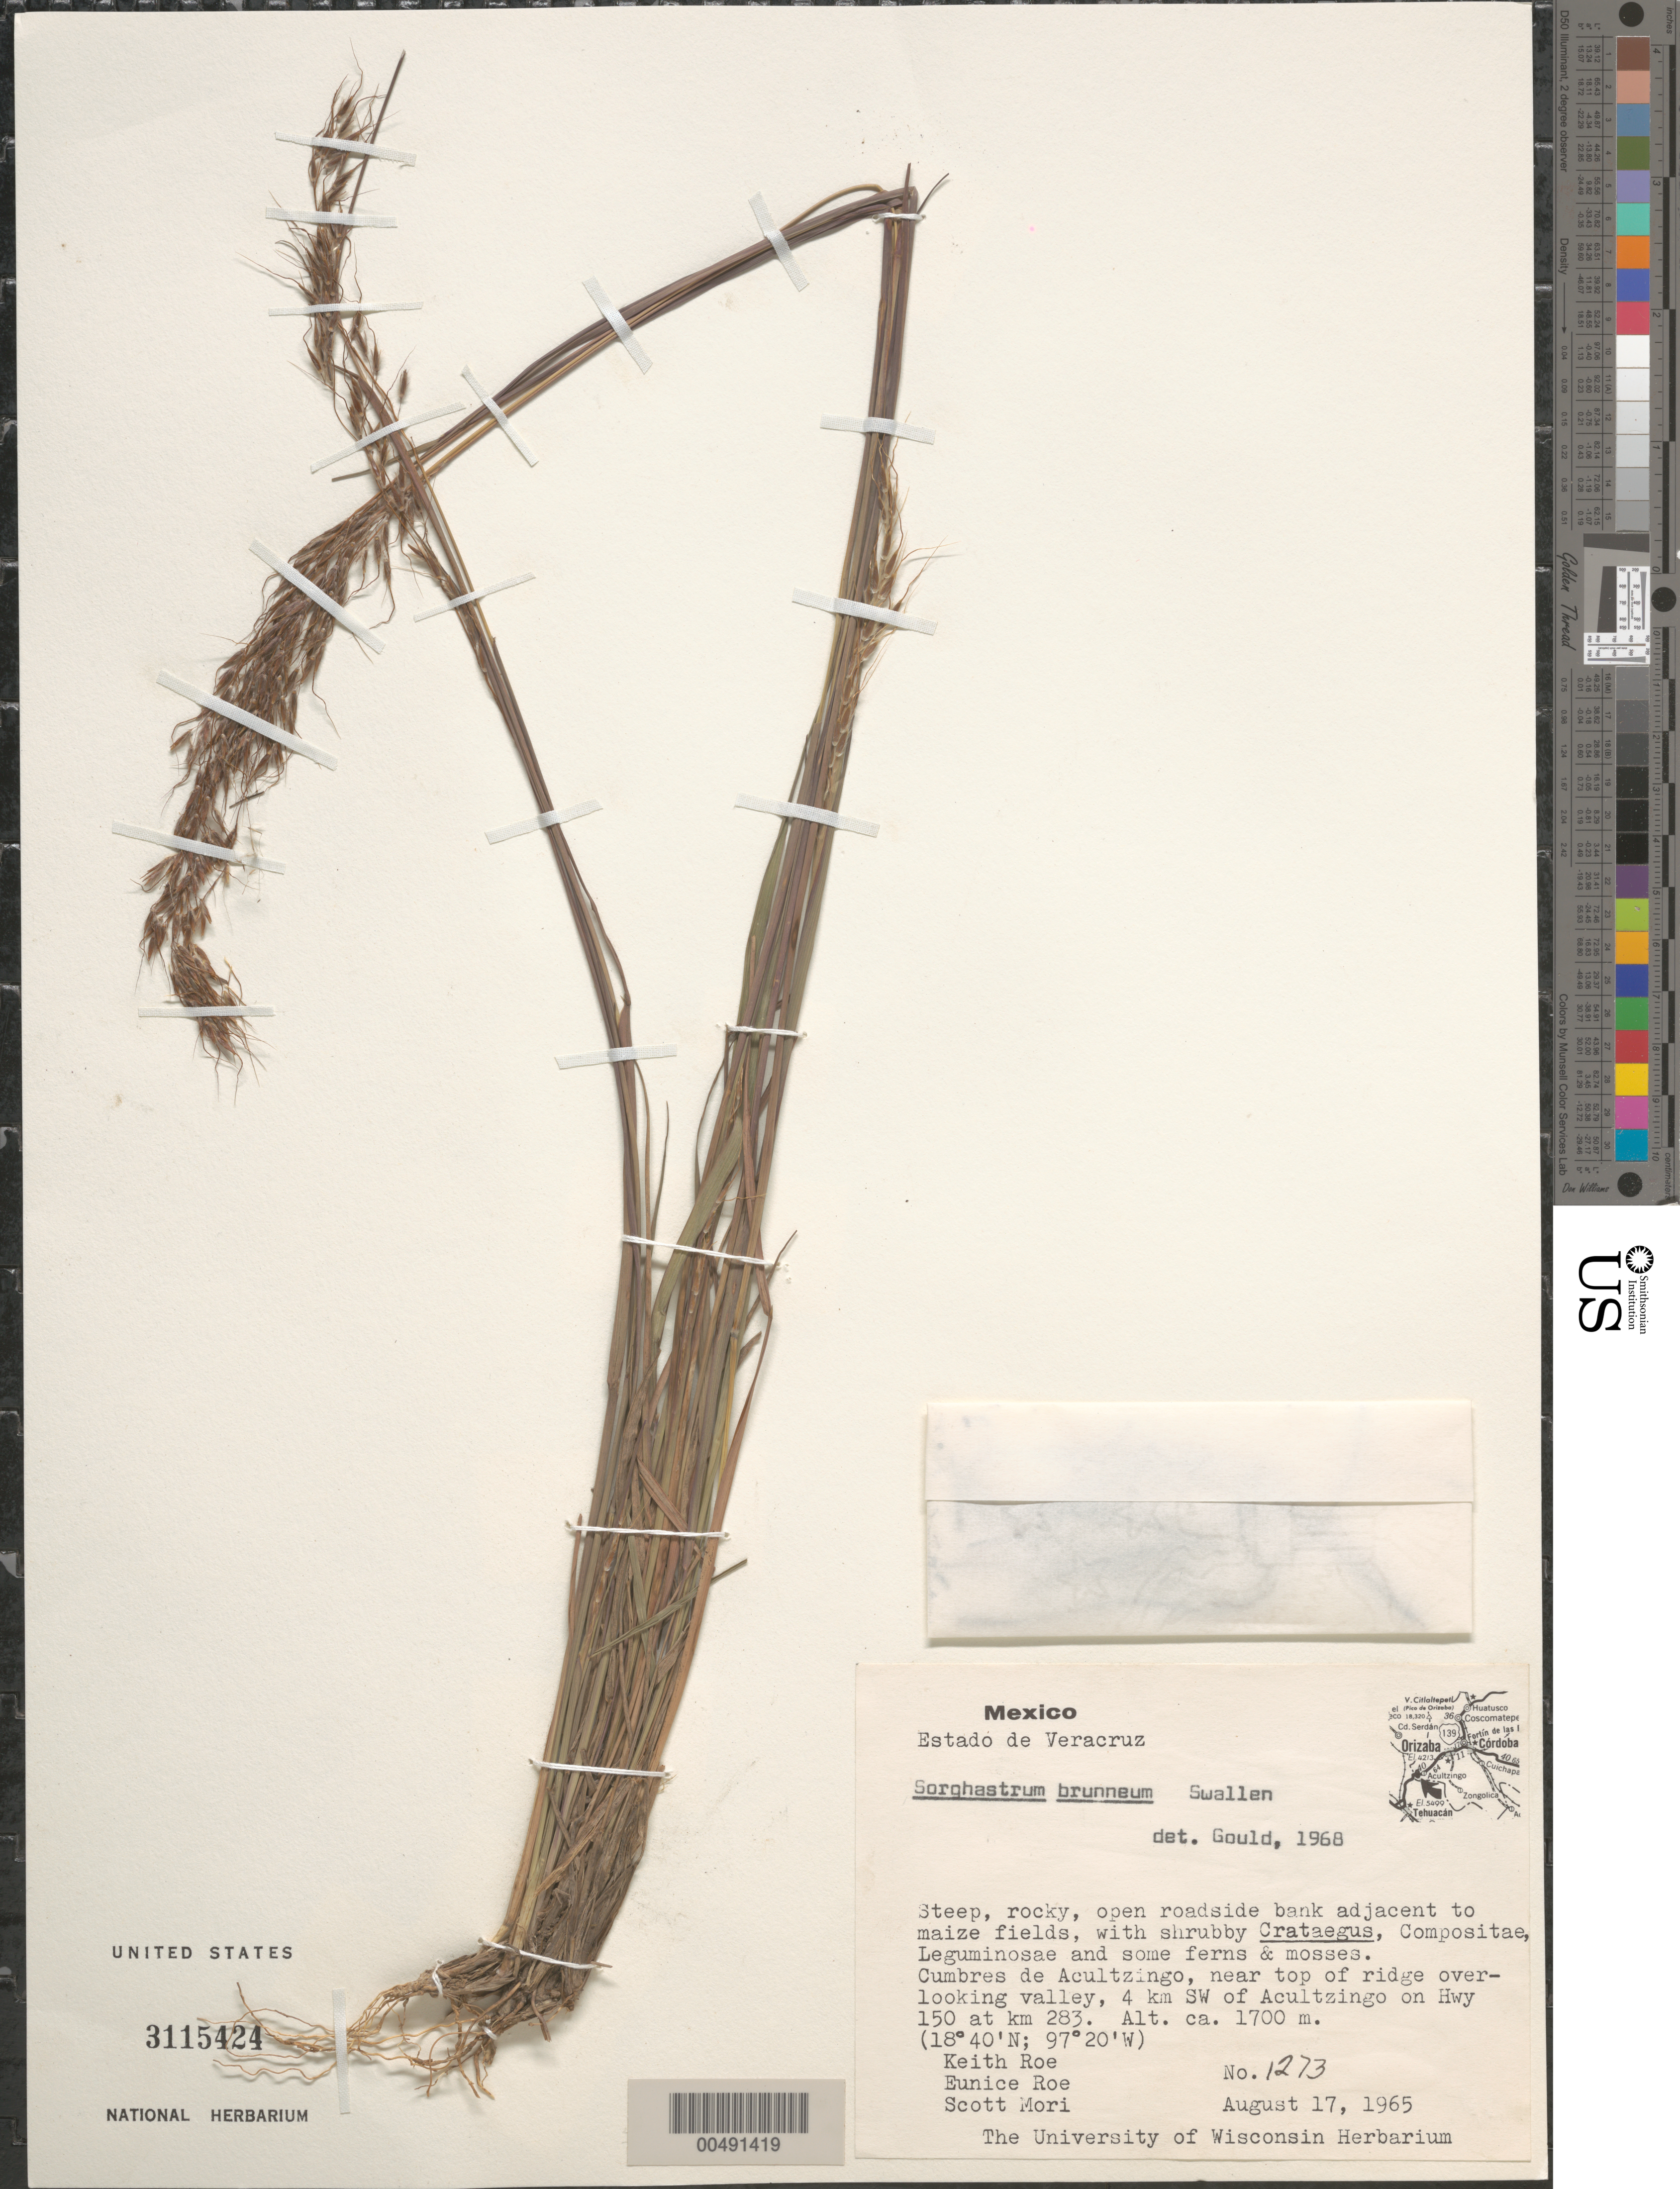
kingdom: Plantae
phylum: Tracheophyta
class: Liliopsida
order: Poales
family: Poaceae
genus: Sorghastrum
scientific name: Sorghastrum brunneum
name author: Swallen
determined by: Gould, F. W.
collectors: K. E. Roe, E. Roe & S. Mori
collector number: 1273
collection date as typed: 17 Aug 1965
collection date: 1965-08-17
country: Mexico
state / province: Veracruz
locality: Cumbres de Acultzingo, near top of ridge overlooking valley, 4 km SW of Acultzingo on Hwy 150 at Km 283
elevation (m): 1700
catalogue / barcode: US 3115424